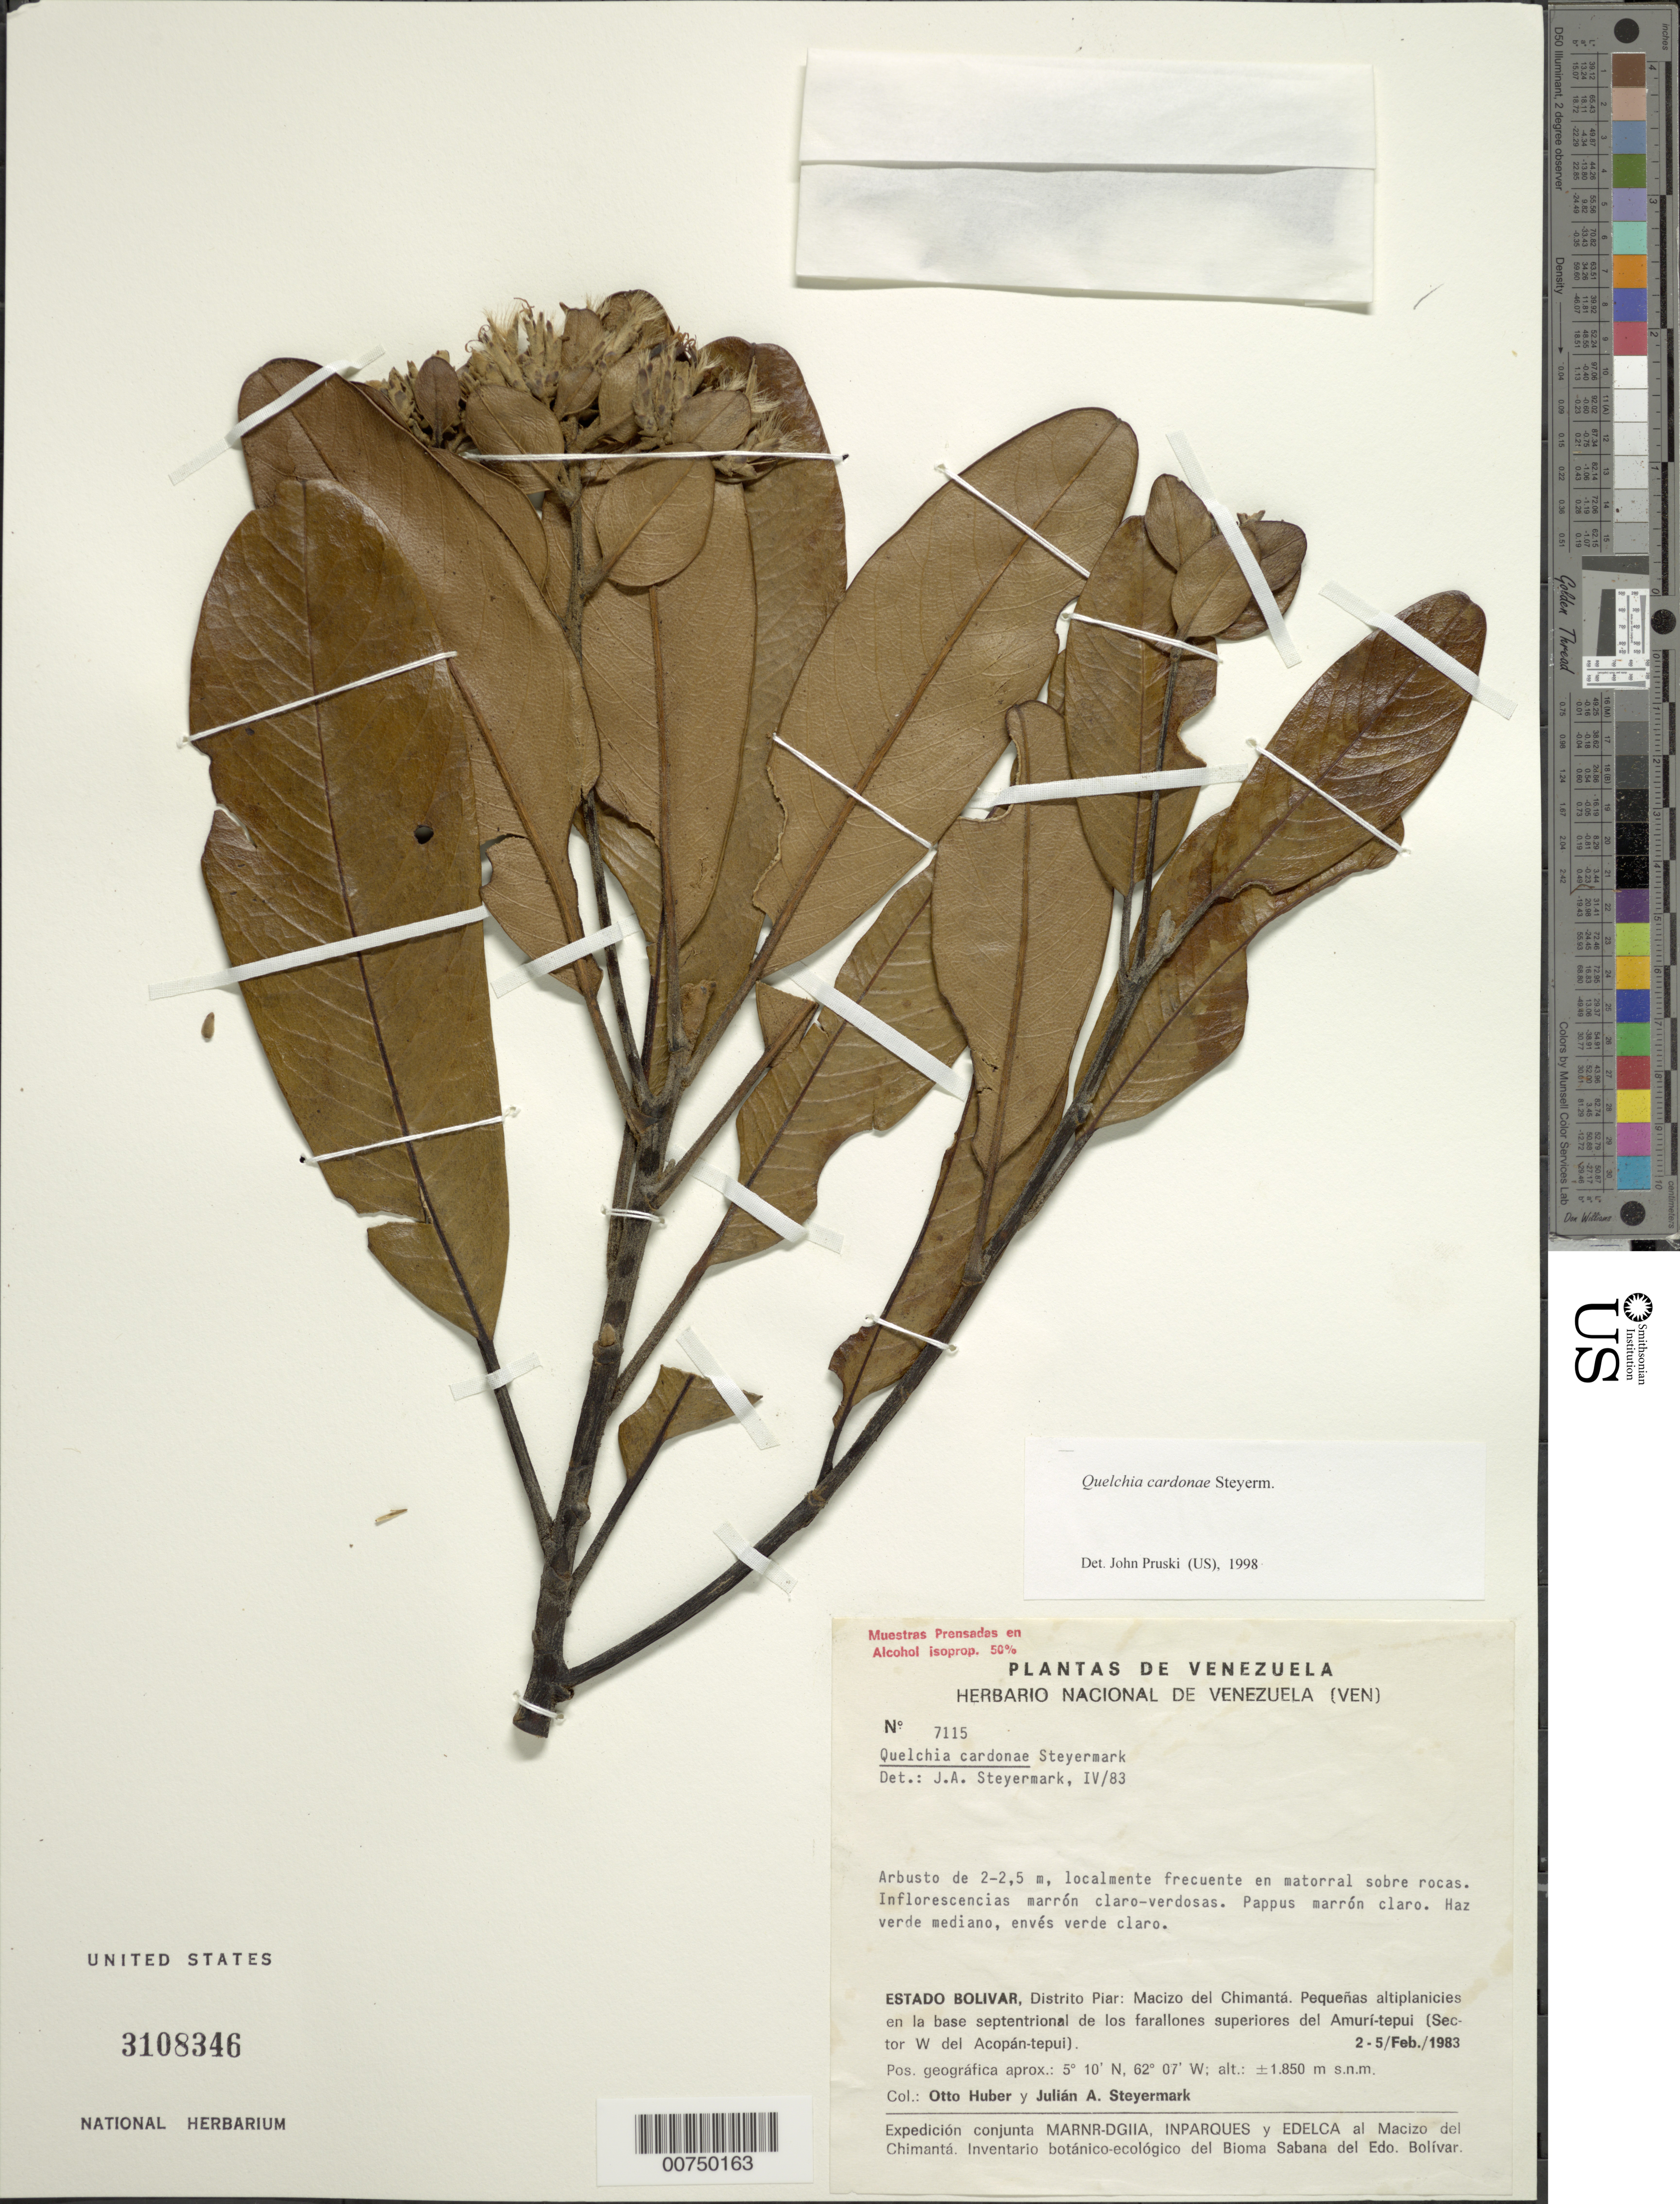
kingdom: Plantae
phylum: Tracheophyta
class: Magnoliopsida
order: Asterales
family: Asteraceae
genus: Quelchia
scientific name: Quelchia cardonae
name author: Steyerm.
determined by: Pruski, J. F.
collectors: O. Huber & J. Steyermark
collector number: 7115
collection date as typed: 2-Feb-83 to 5-Feb-83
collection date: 1983-02-02/1983-02-05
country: Venezuela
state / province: Bolívar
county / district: Piar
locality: Macizo del Chimantá, los farallones superíores del Amurí-tepuí (sect. W Acopán-tepuí)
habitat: Pequeñas altiplanicies en la base septentrional del tepui; en matorral sobre rocas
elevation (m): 1850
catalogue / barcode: US 3108346